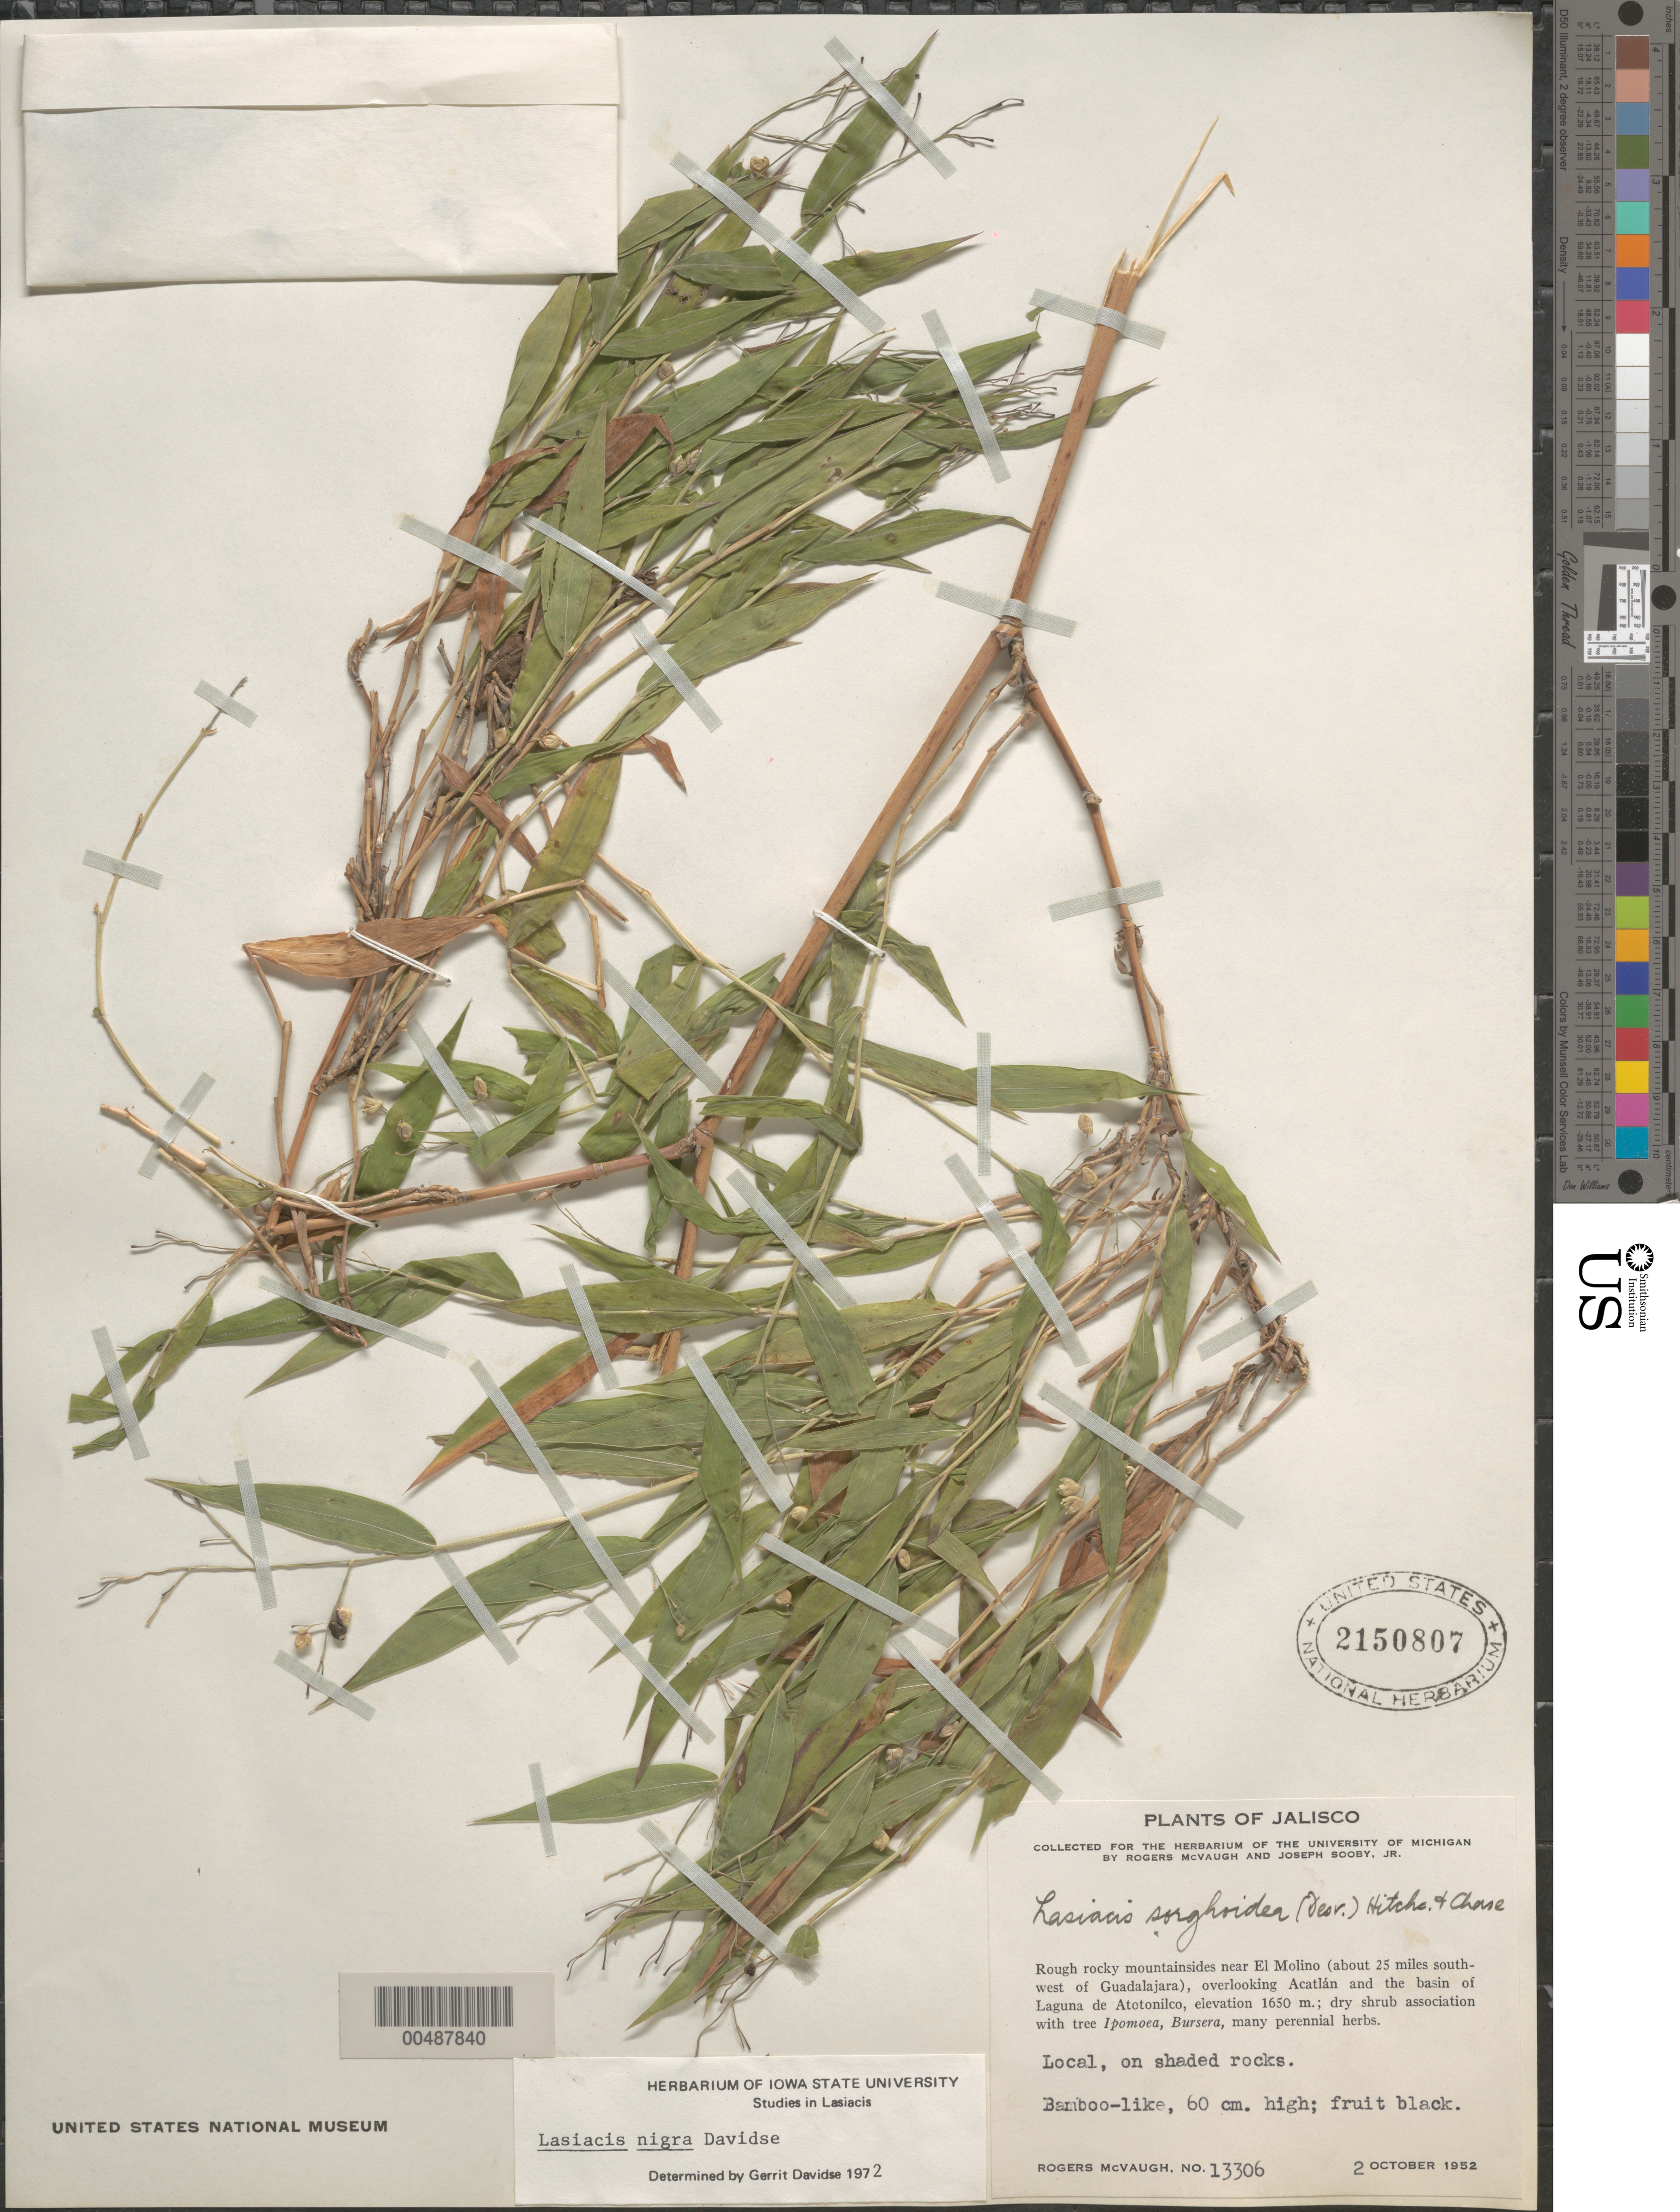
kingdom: Plantae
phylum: Tracheophyta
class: Liliopsida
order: Poales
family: Poaceae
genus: Lasiacis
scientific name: Lasiacis maxonii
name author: Swallen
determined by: Davidse, Gerrit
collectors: R. McVaugh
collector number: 13306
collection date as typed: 2 Oct 1952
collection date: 1952-10-02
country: Mexico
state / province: Jalisco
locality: Near El Molino (about 25 mi SW of Guadalara), overlooking Acatl n & the basin of Laguna de Atotonilco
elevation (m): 1650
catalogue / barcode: US 2150807